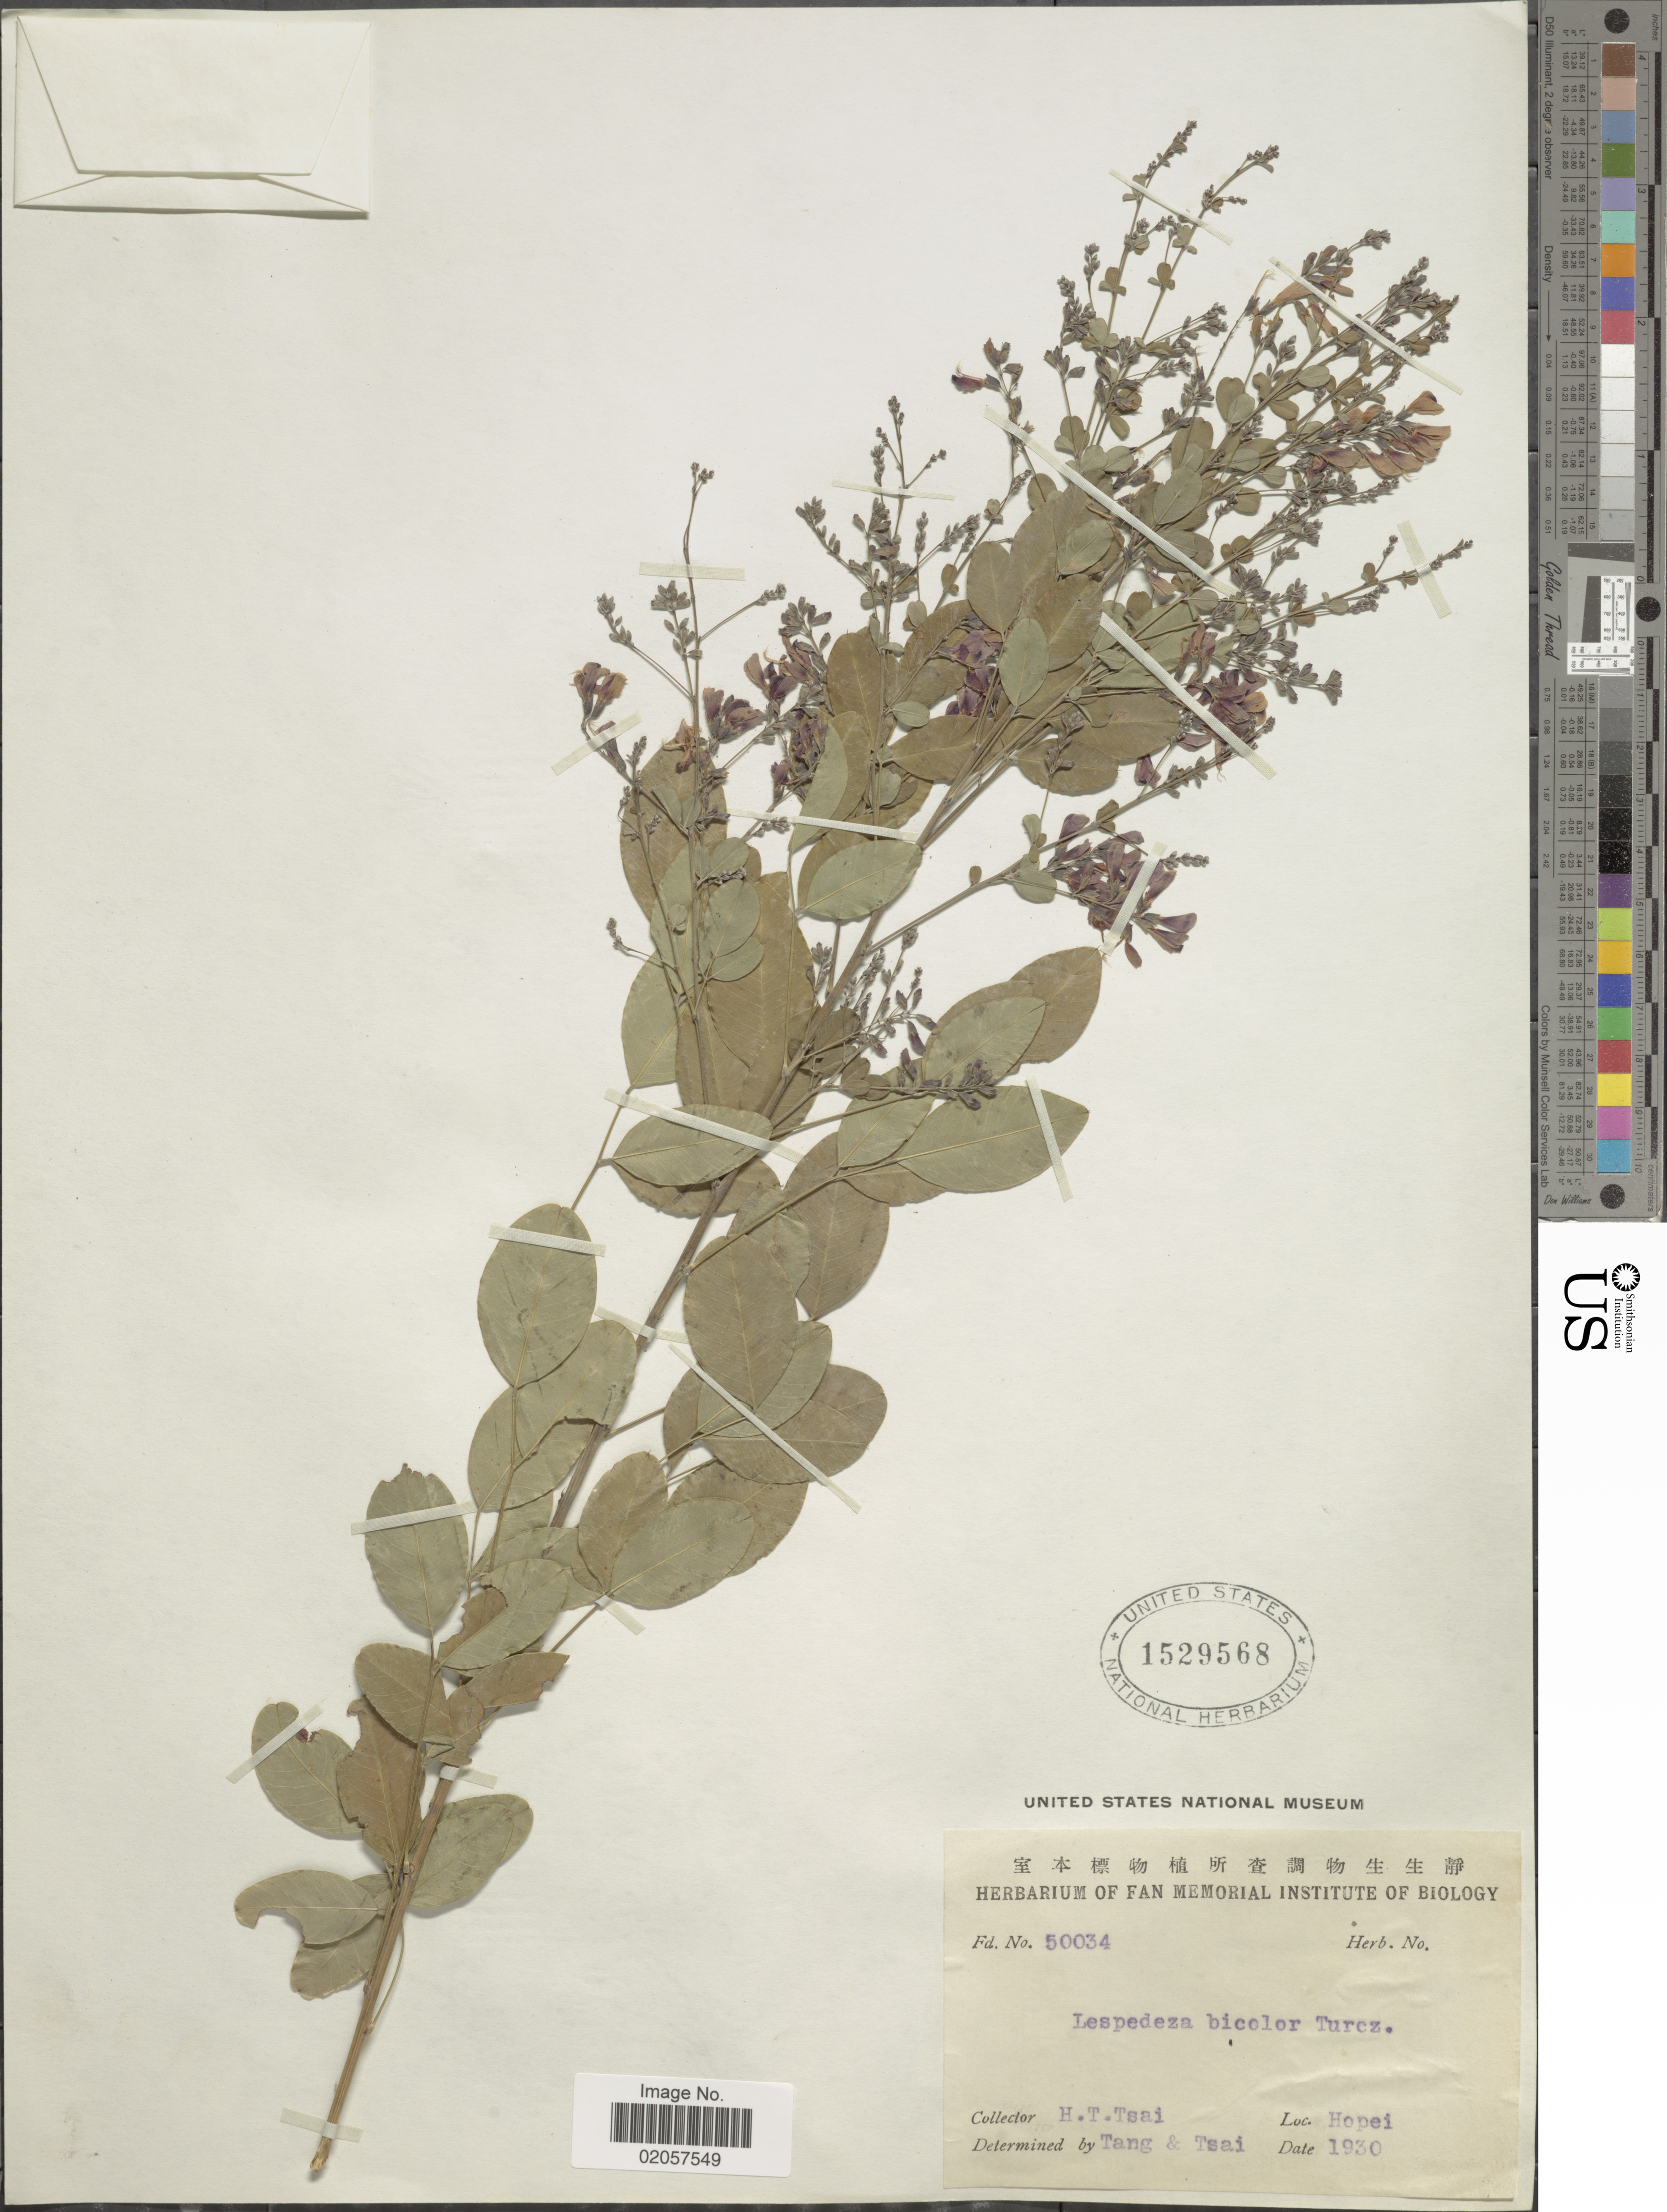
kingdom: Plantae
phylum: Tracheophyta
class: Magnoliopsida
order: Fabales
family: Fabaceae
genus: Lespedeza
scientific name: Lespedeza bicolor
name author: Turcz.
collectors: H. Tsai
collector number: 50034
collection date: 1930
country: China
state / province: Hebei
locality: Hopei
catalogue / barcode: US 1529568